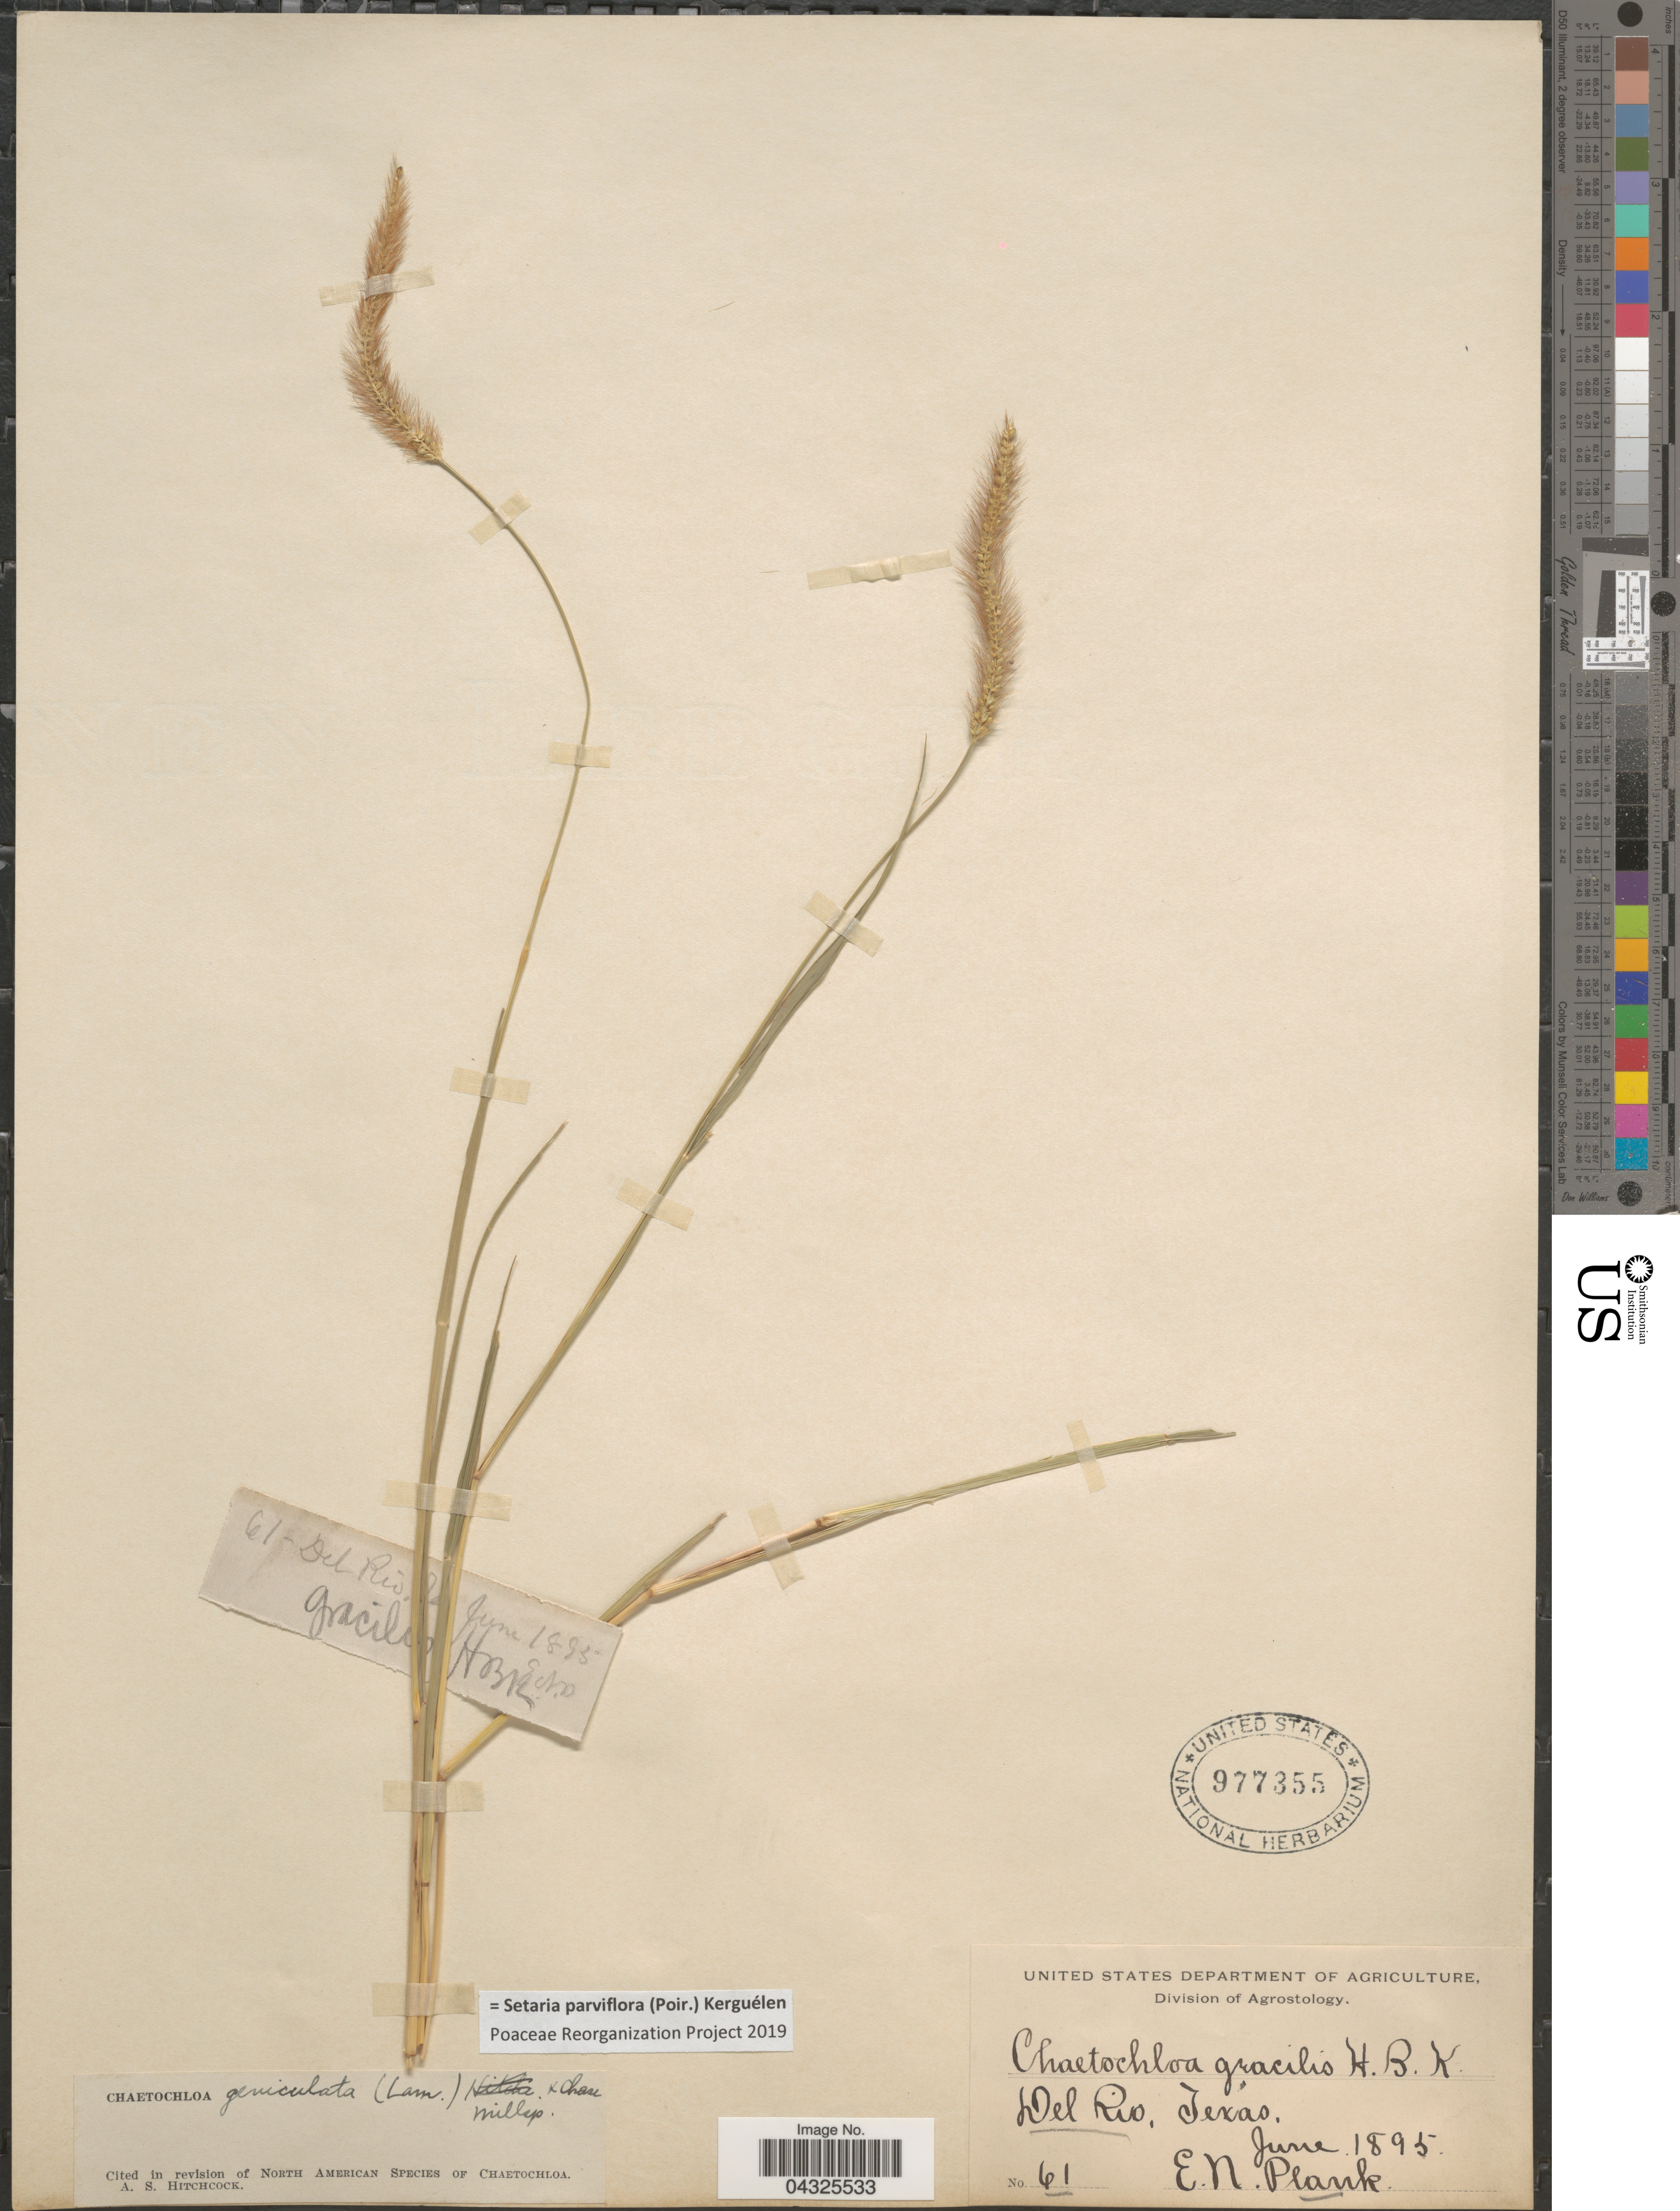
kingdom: Plantae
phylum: Tracheophyta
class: Liliopsida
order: Poales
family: Poaceae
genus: Setaria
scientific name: Setaria parviflora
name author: (Poir.) Kerguélen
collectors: E. Plank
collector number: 61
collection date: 1895-06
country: United States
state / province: Texas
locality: Del Rio.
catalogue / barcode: US 977355